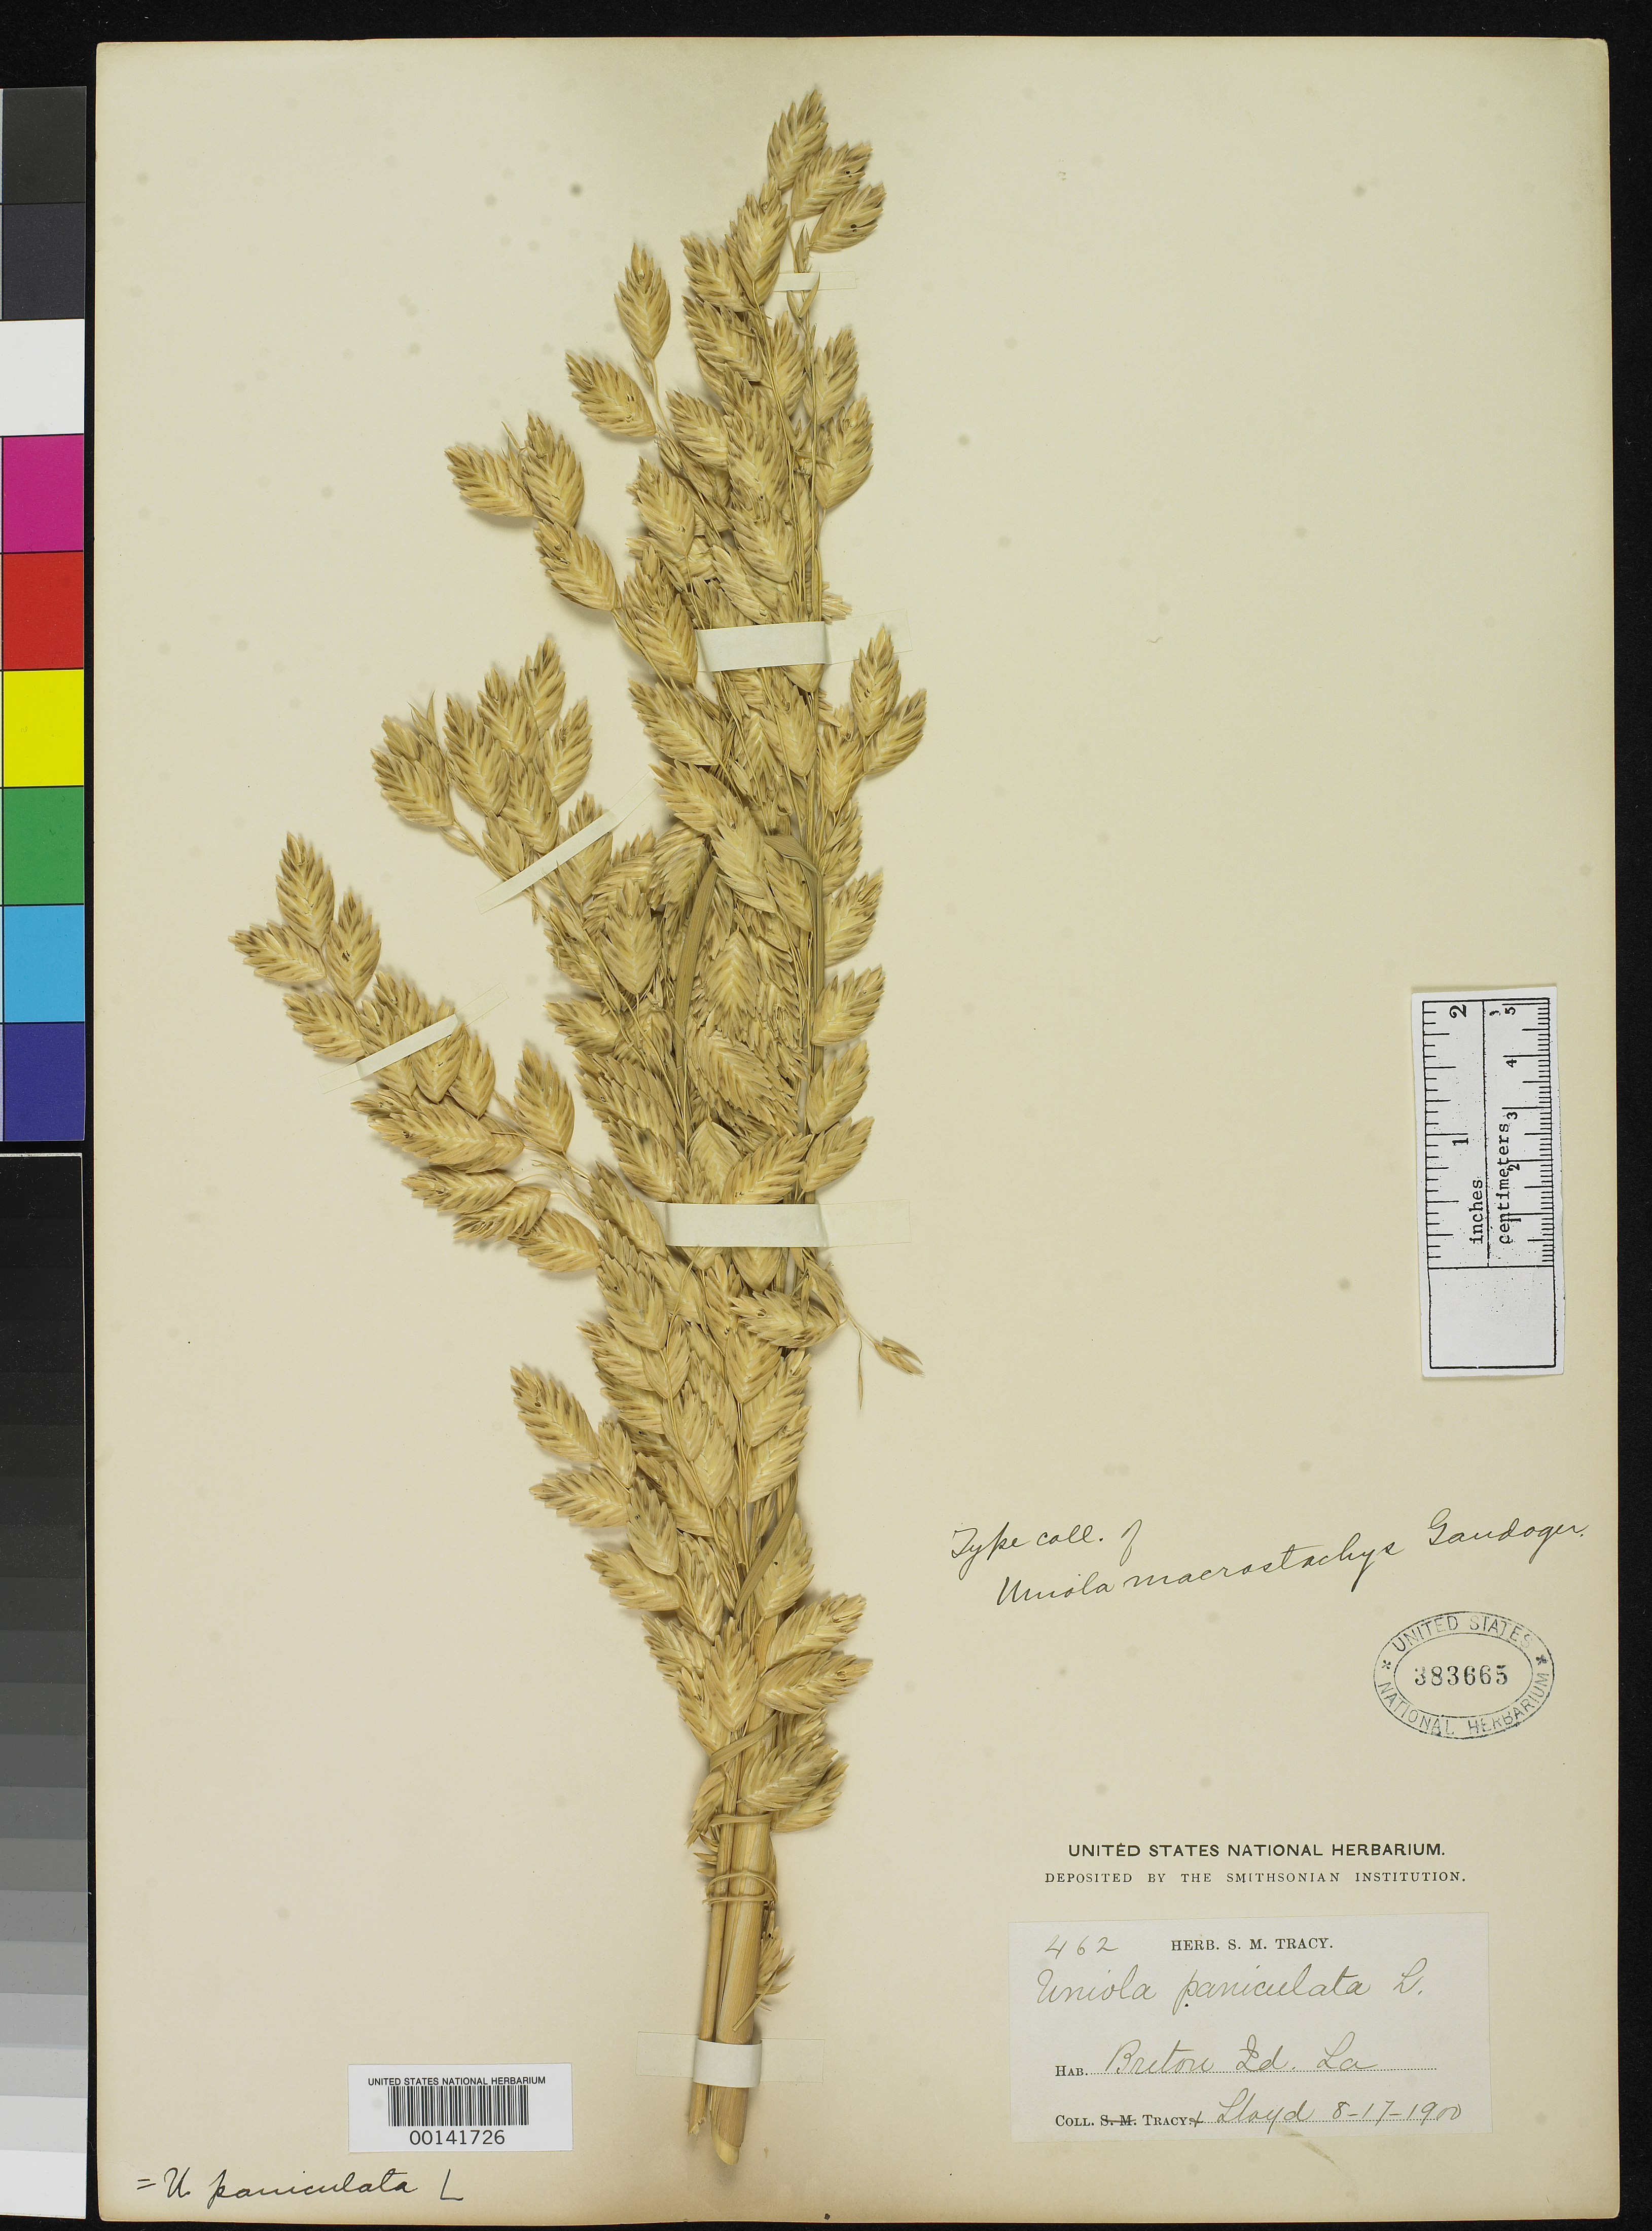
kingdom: Plantae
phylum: Tracheophyta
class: Liliopsida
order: Poales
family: Poaceae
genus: Uniola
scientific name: Uniola macrostachys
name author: Gand.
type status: Isotype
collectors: S. M. Tracy & F. E. Lloyd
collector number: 462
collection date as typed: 17 Aug 1900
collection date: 1900-08-17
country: United States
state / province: Louisiana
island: Breton I.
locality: Breton Id.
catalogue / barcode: US 383665